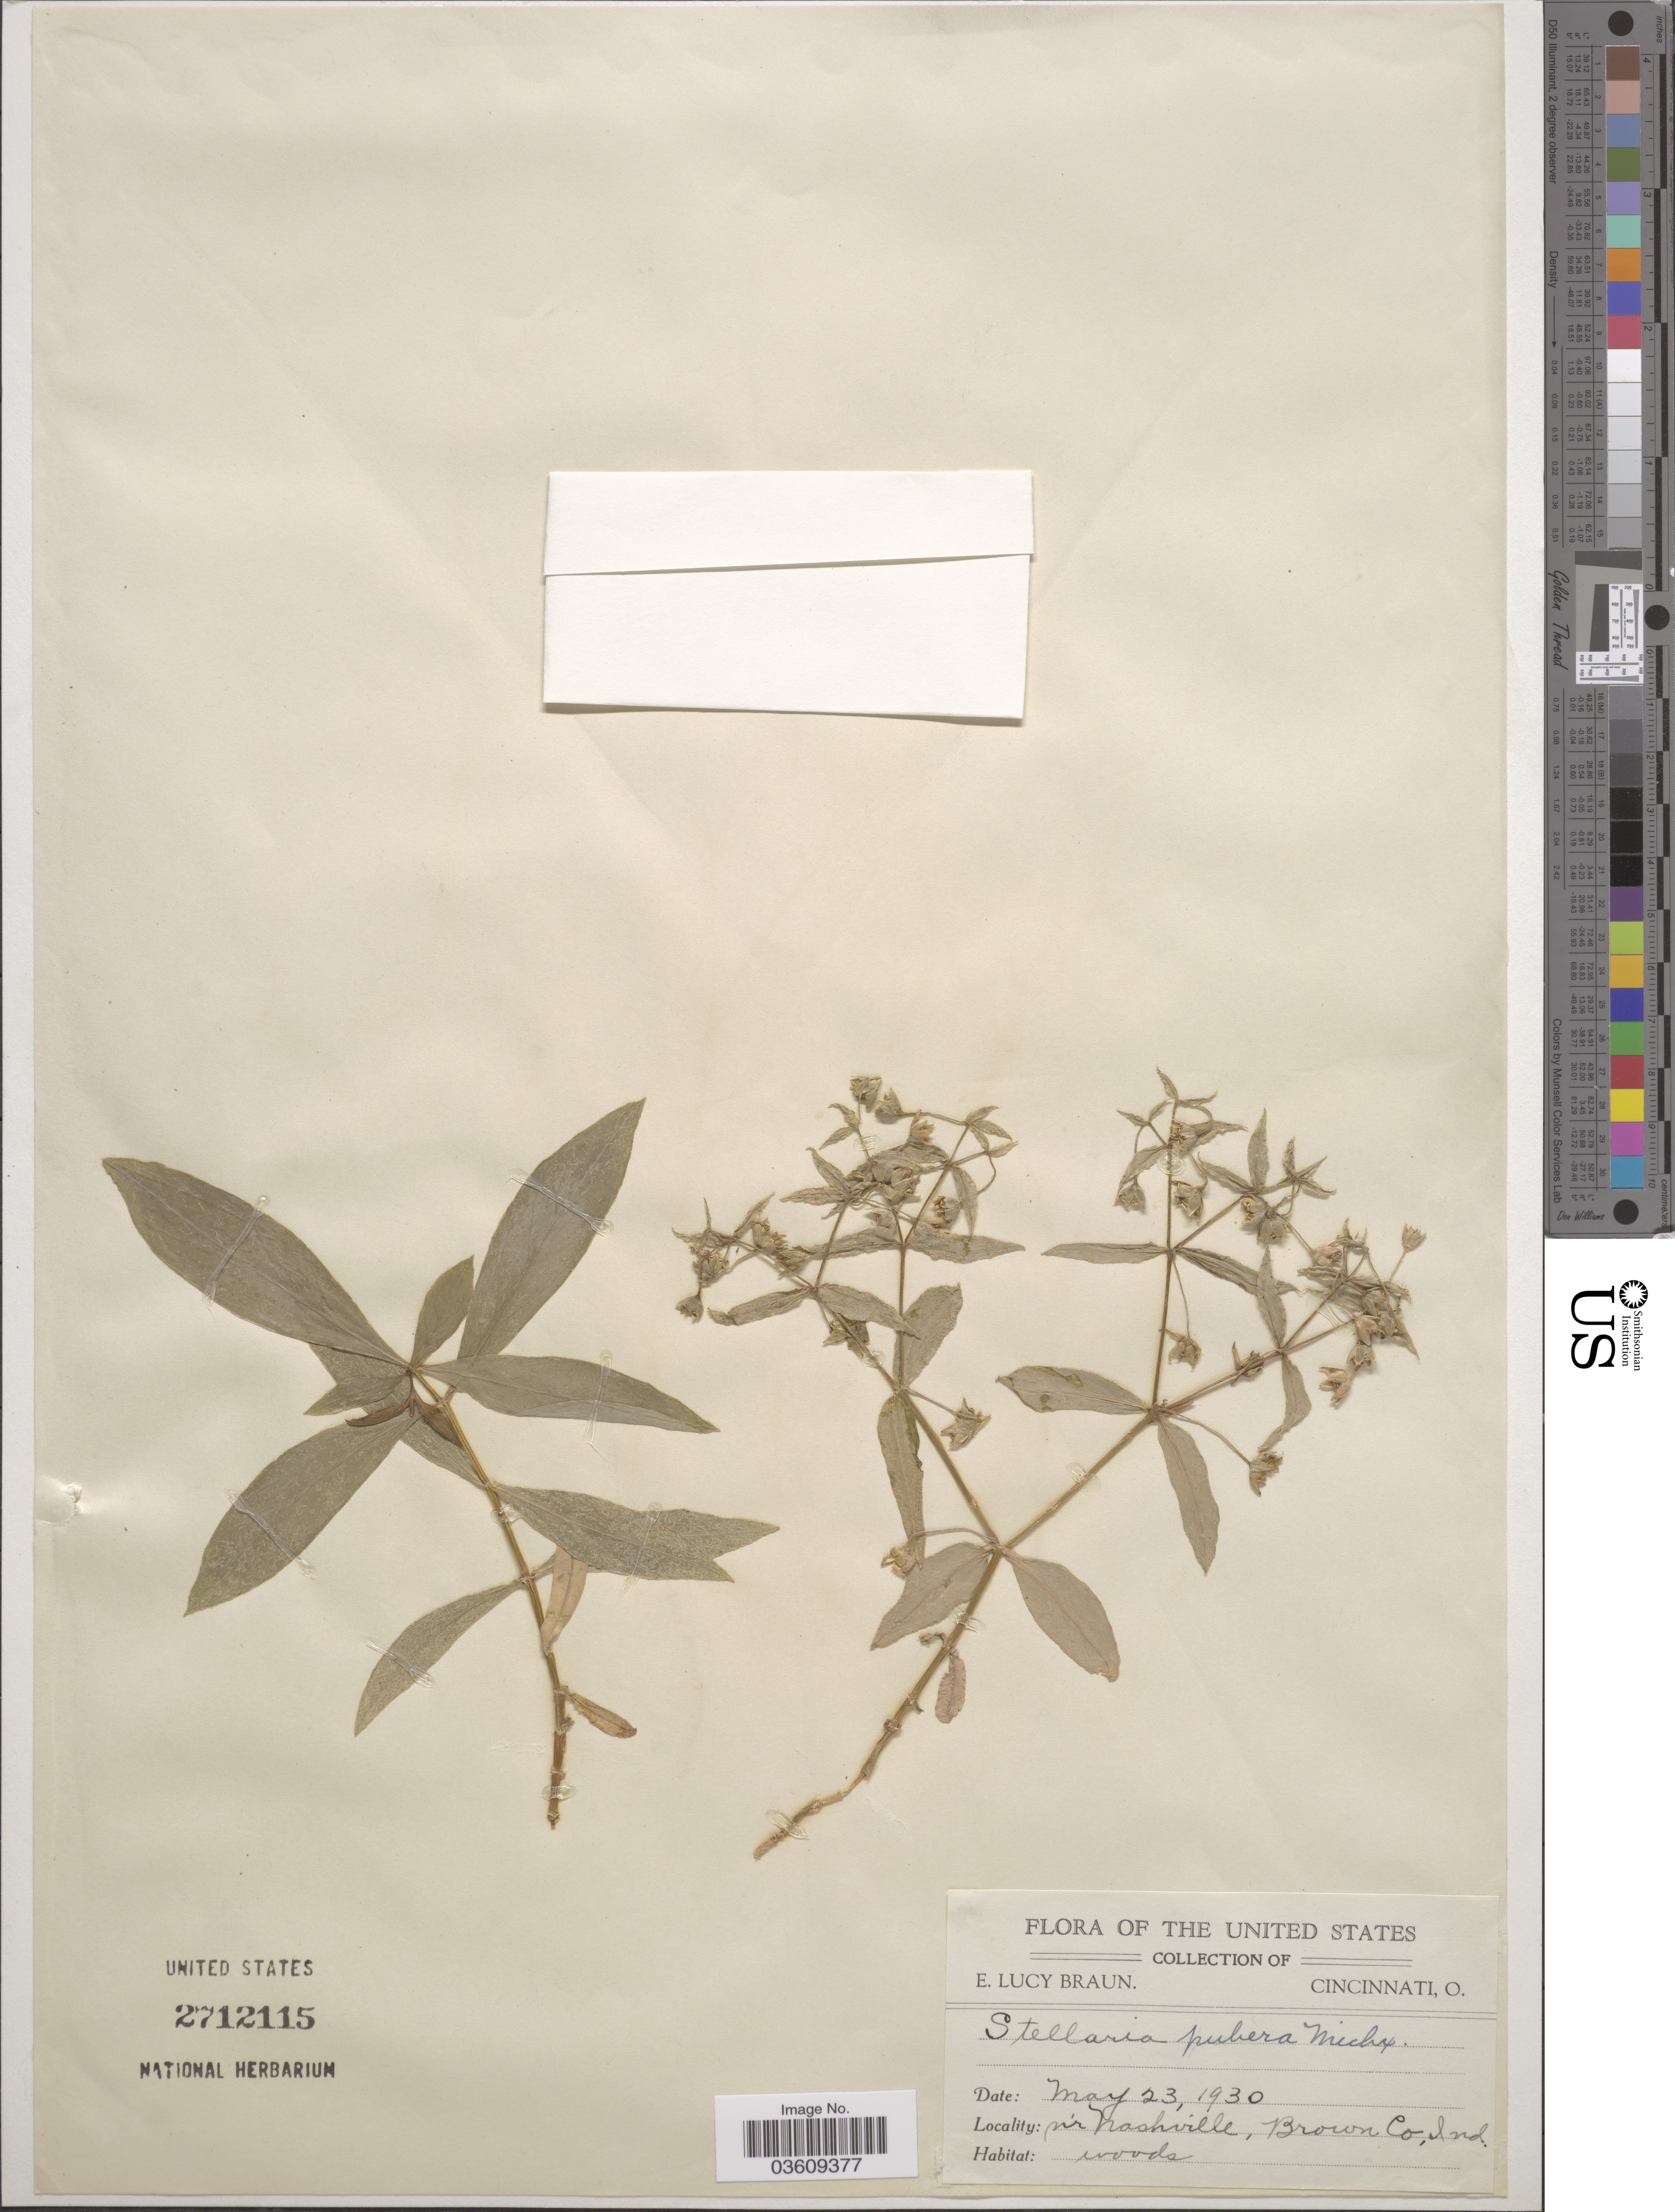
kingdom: Plantae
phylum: Tracheophyta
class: Magnoliopsida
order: Caryophyllales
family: Caryophyllaceae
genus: Stellaria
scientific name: Stellaria pubera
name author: Michx.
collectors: E. L. Braun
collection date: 1930-05-23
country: United States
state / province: Indiana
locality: N'r Nashville, Brown Co.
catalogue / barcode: US 2712115